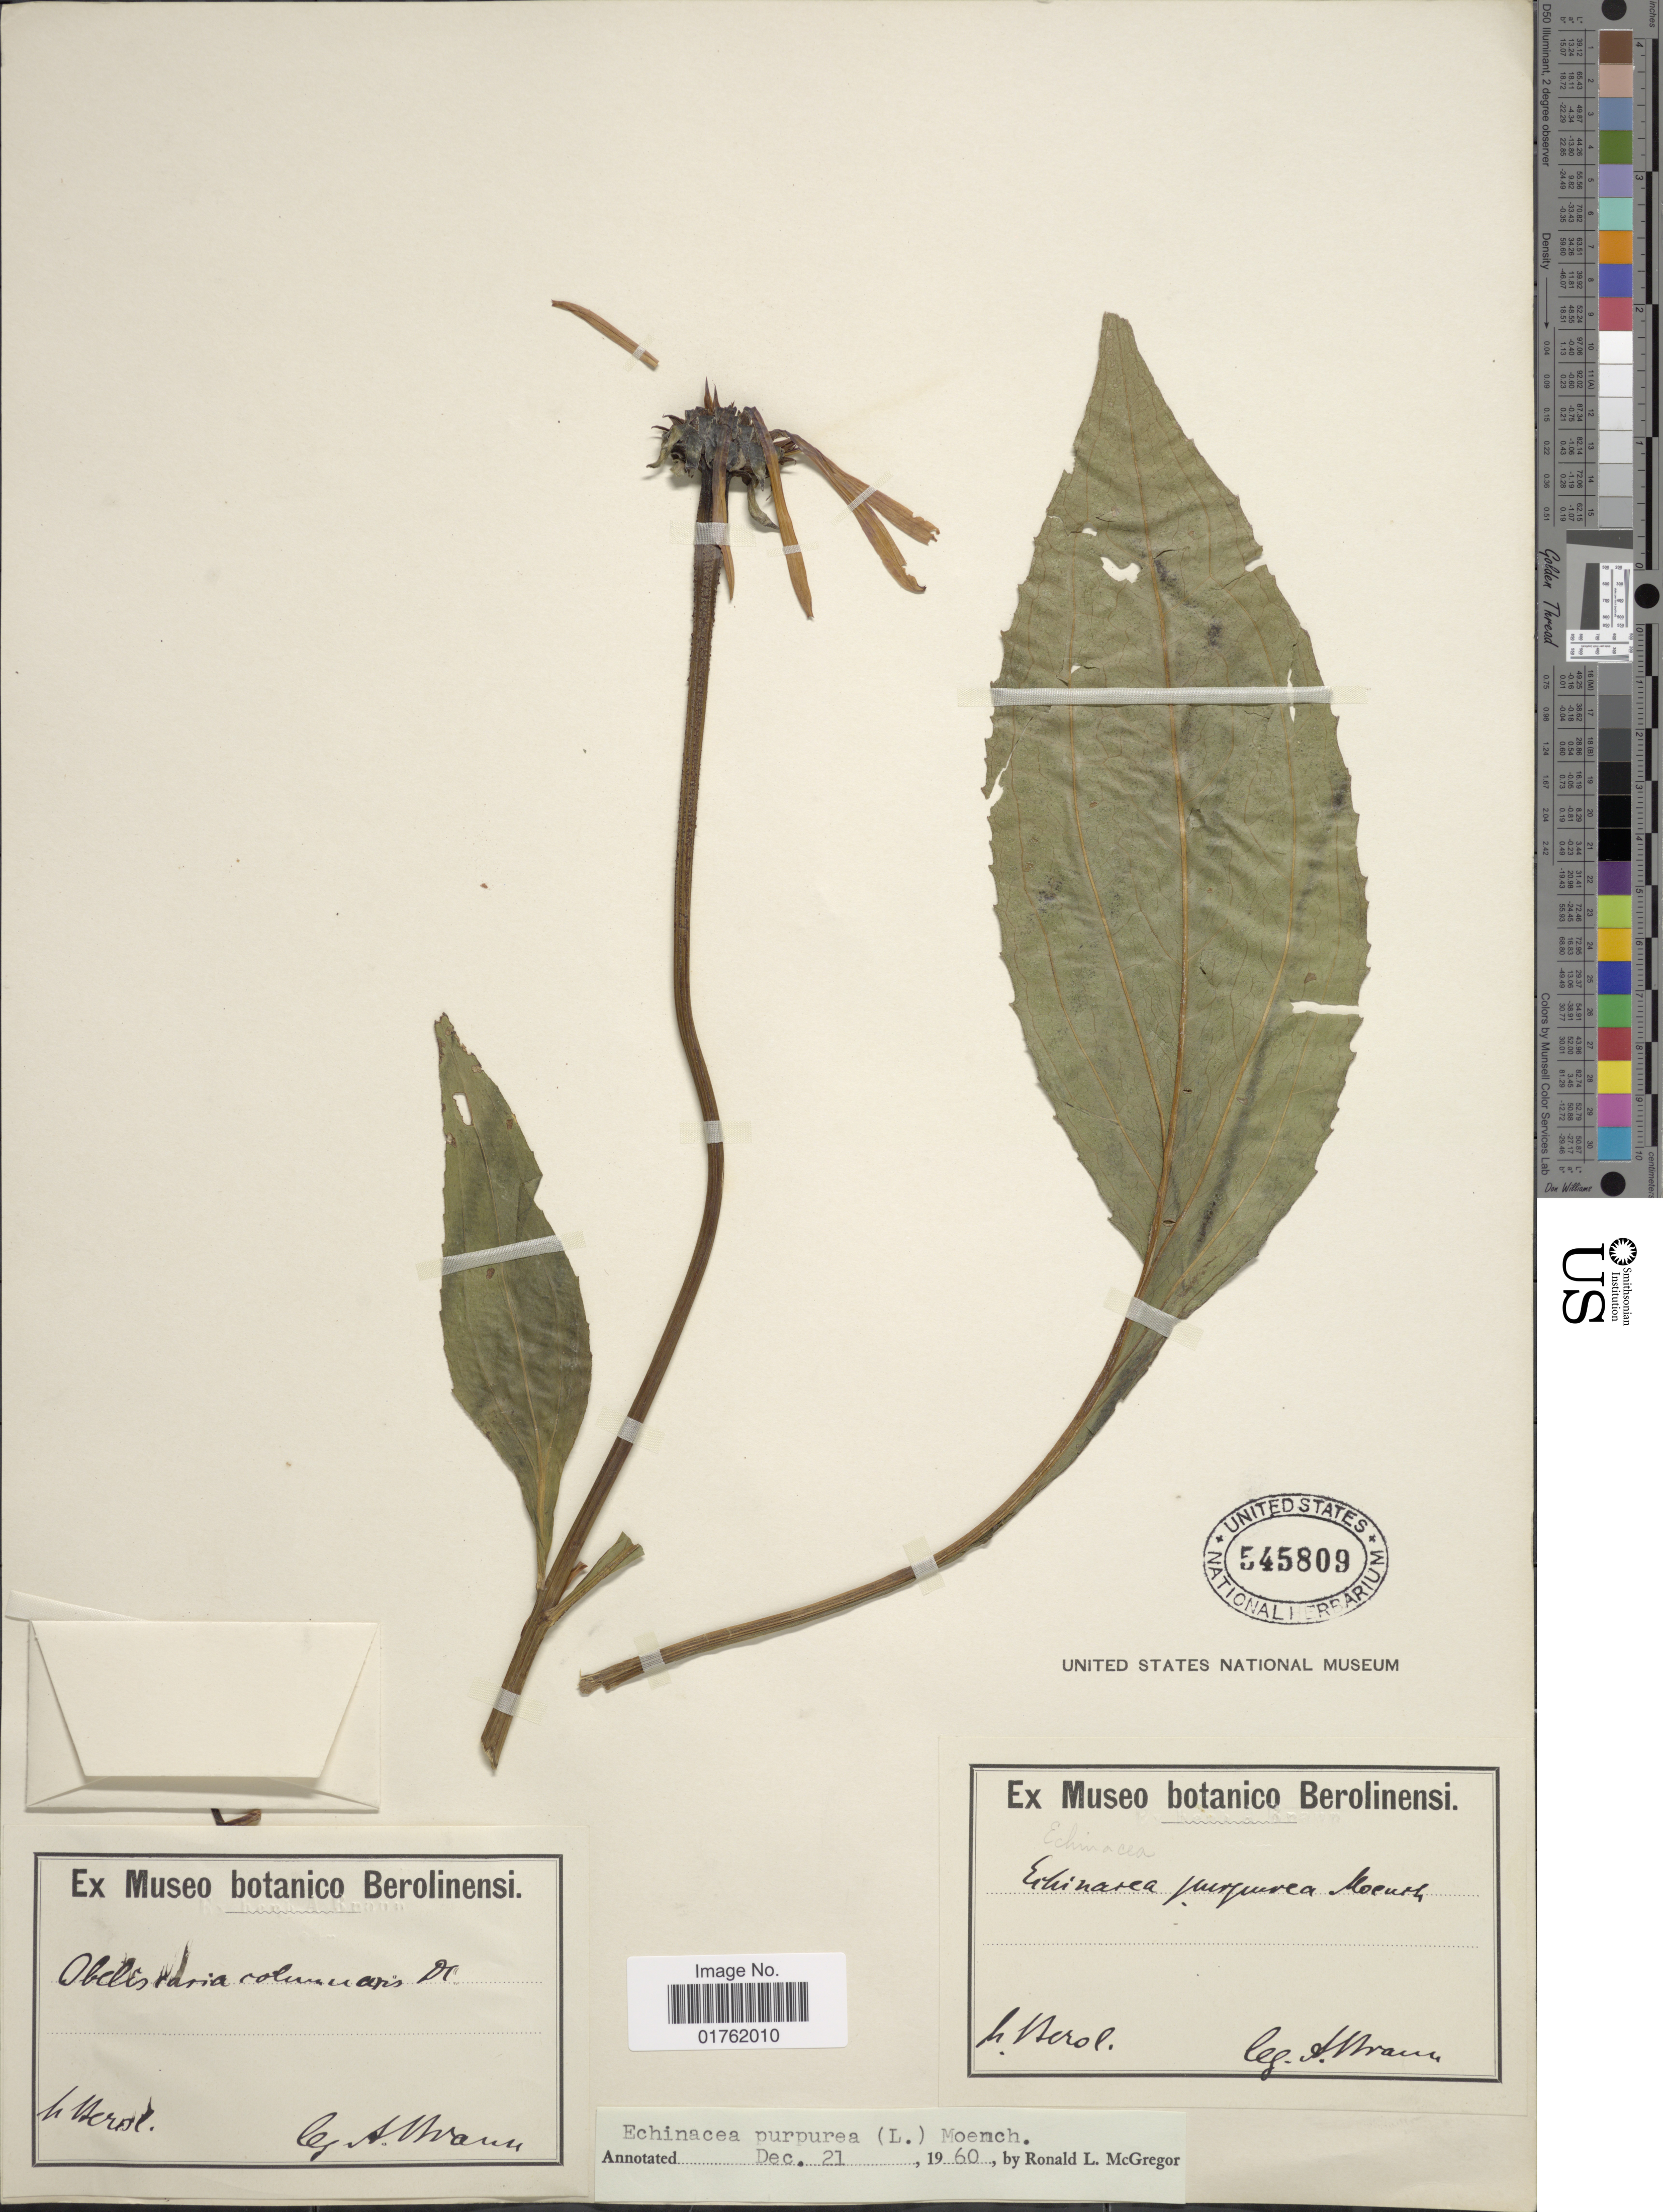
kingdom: Plantae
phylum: Tracheophyta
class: Magnoliopsida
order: Asterales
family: Asteraceae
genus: Echinacea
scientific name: Echinacea purpurea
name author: (L.) Moench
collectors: A. Mann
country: Germany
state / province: Berlin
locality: H Berol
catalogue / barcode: US 545809